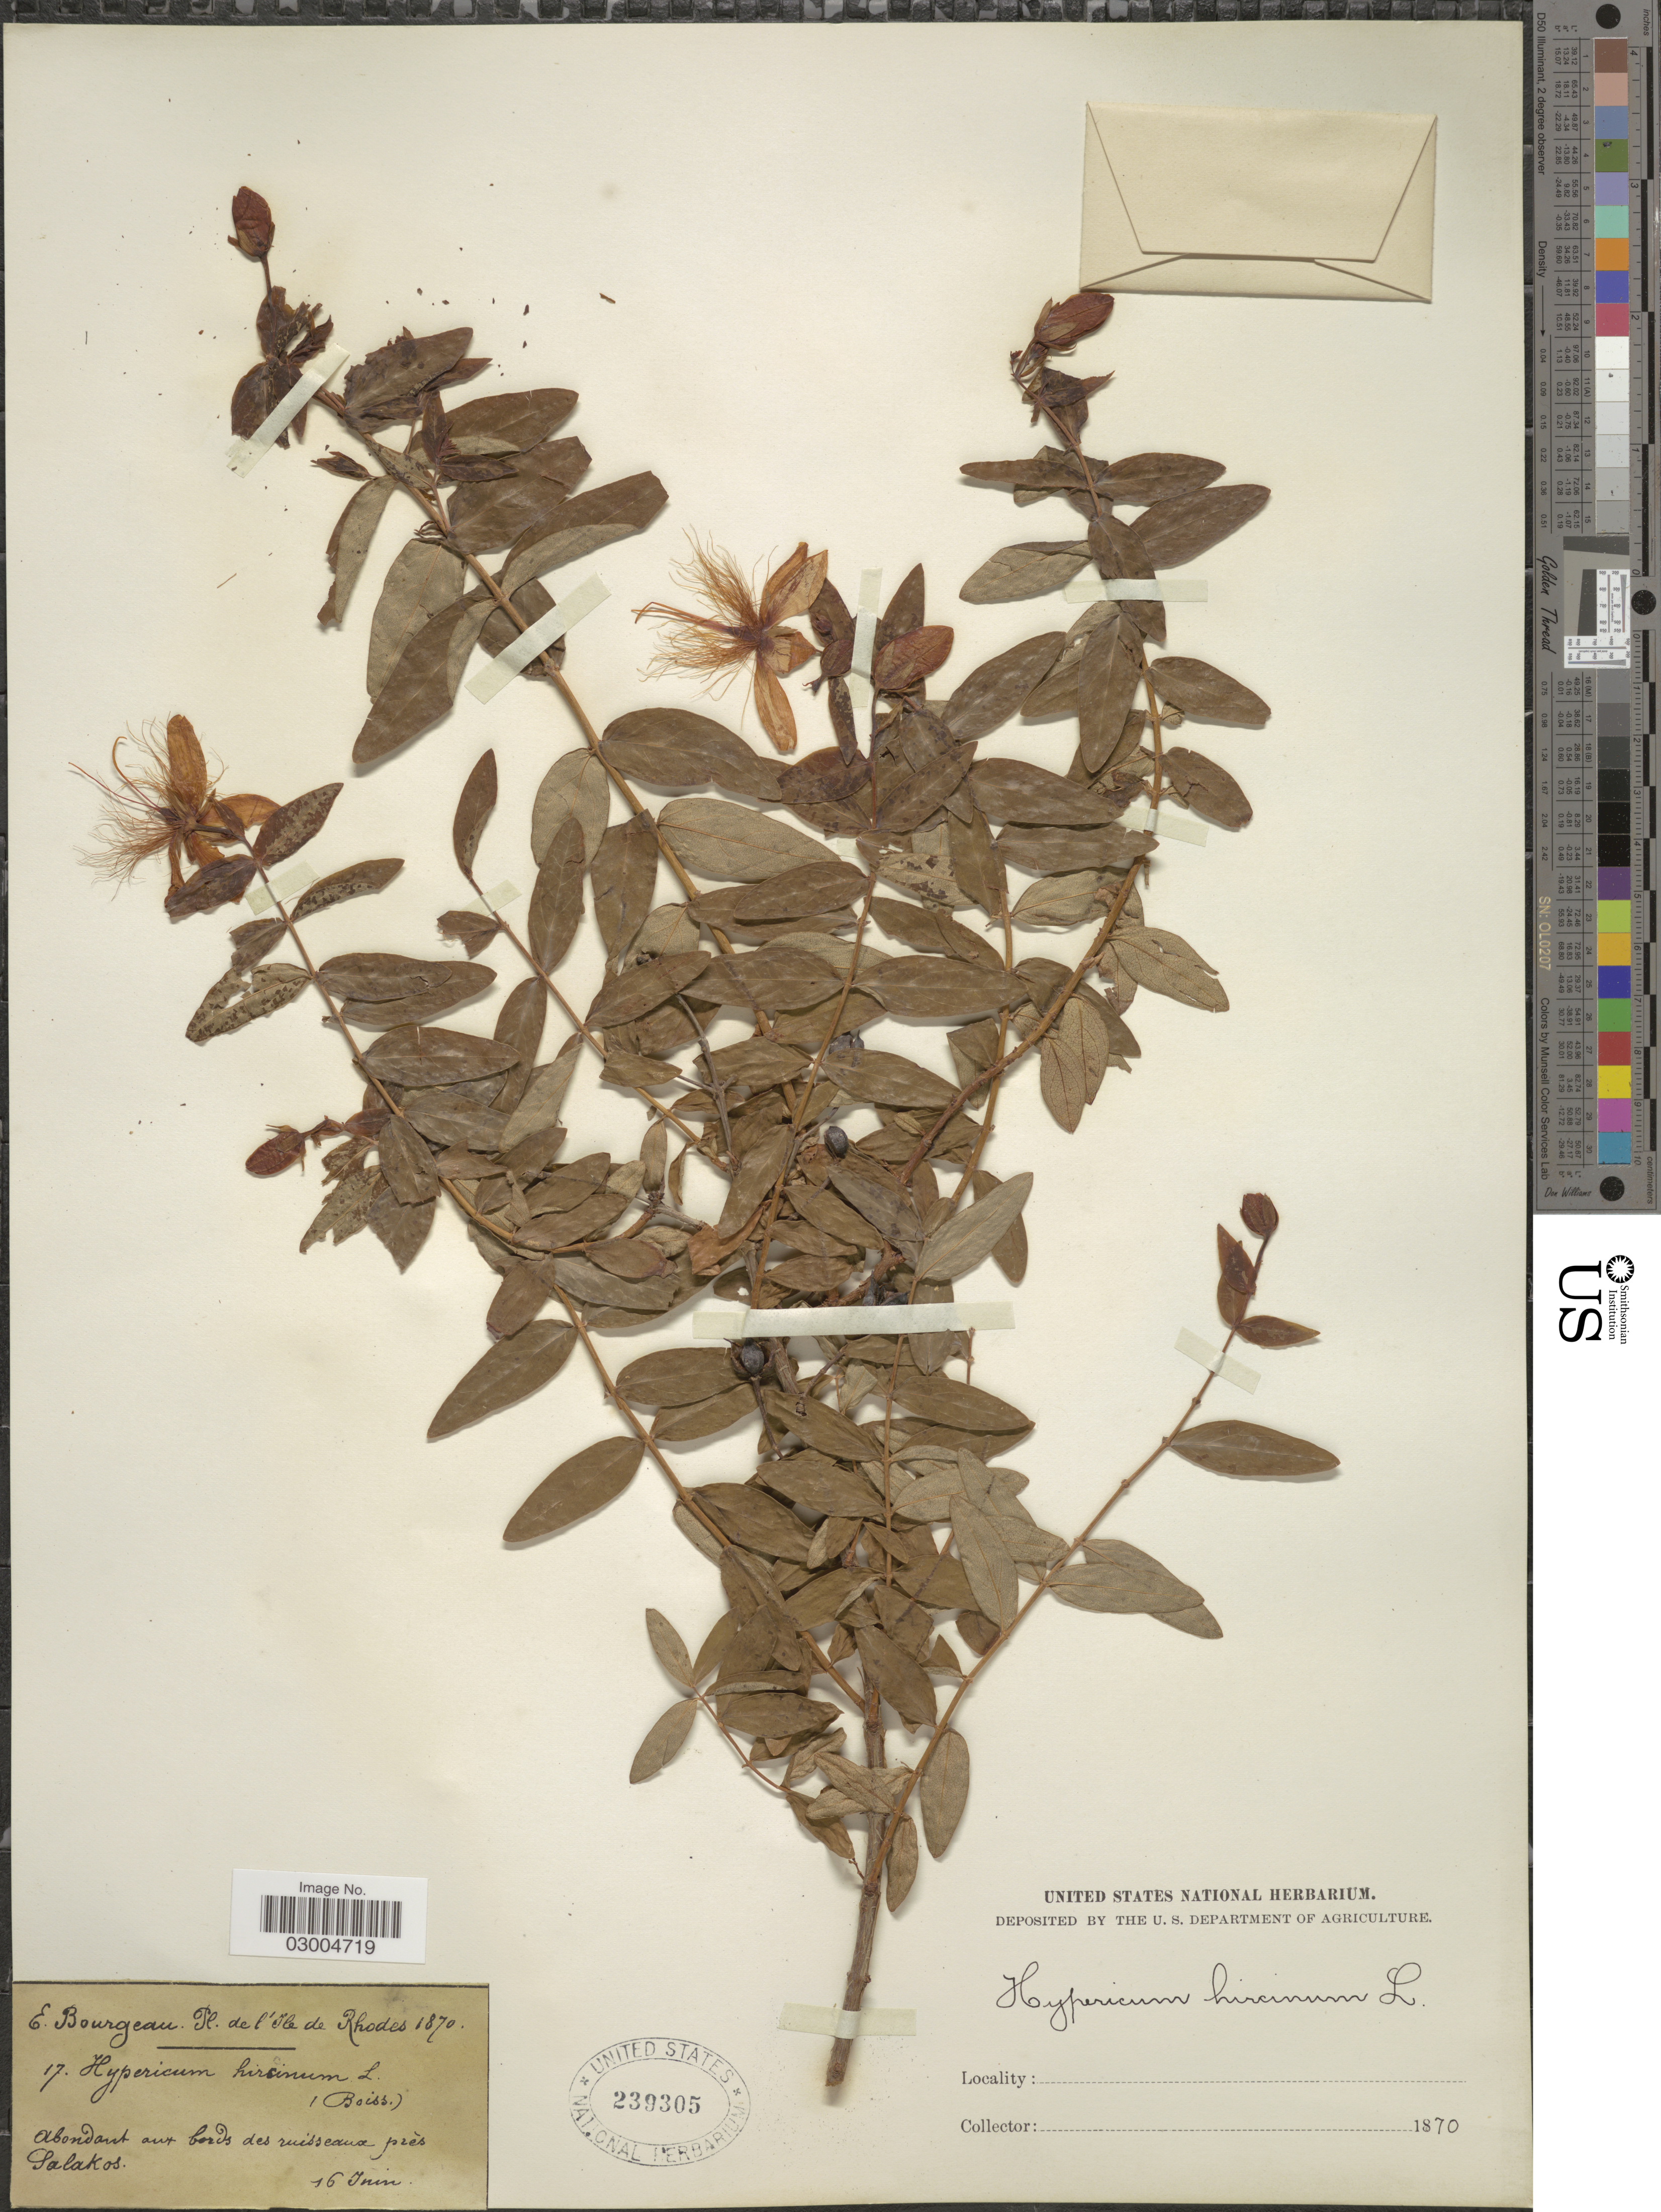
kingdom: Plantae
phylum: Tracheophyta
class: Magnoliopsida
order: Malpighiales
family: Hypericaceae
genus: Hypericum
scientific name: Hypericum hircinum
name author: L.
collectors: E. Bourgeau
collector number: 17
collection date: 1870-06-16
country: Greece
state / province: South Aegean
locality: Ile de Rhodes. Près Salakos.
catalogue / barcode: US 239305